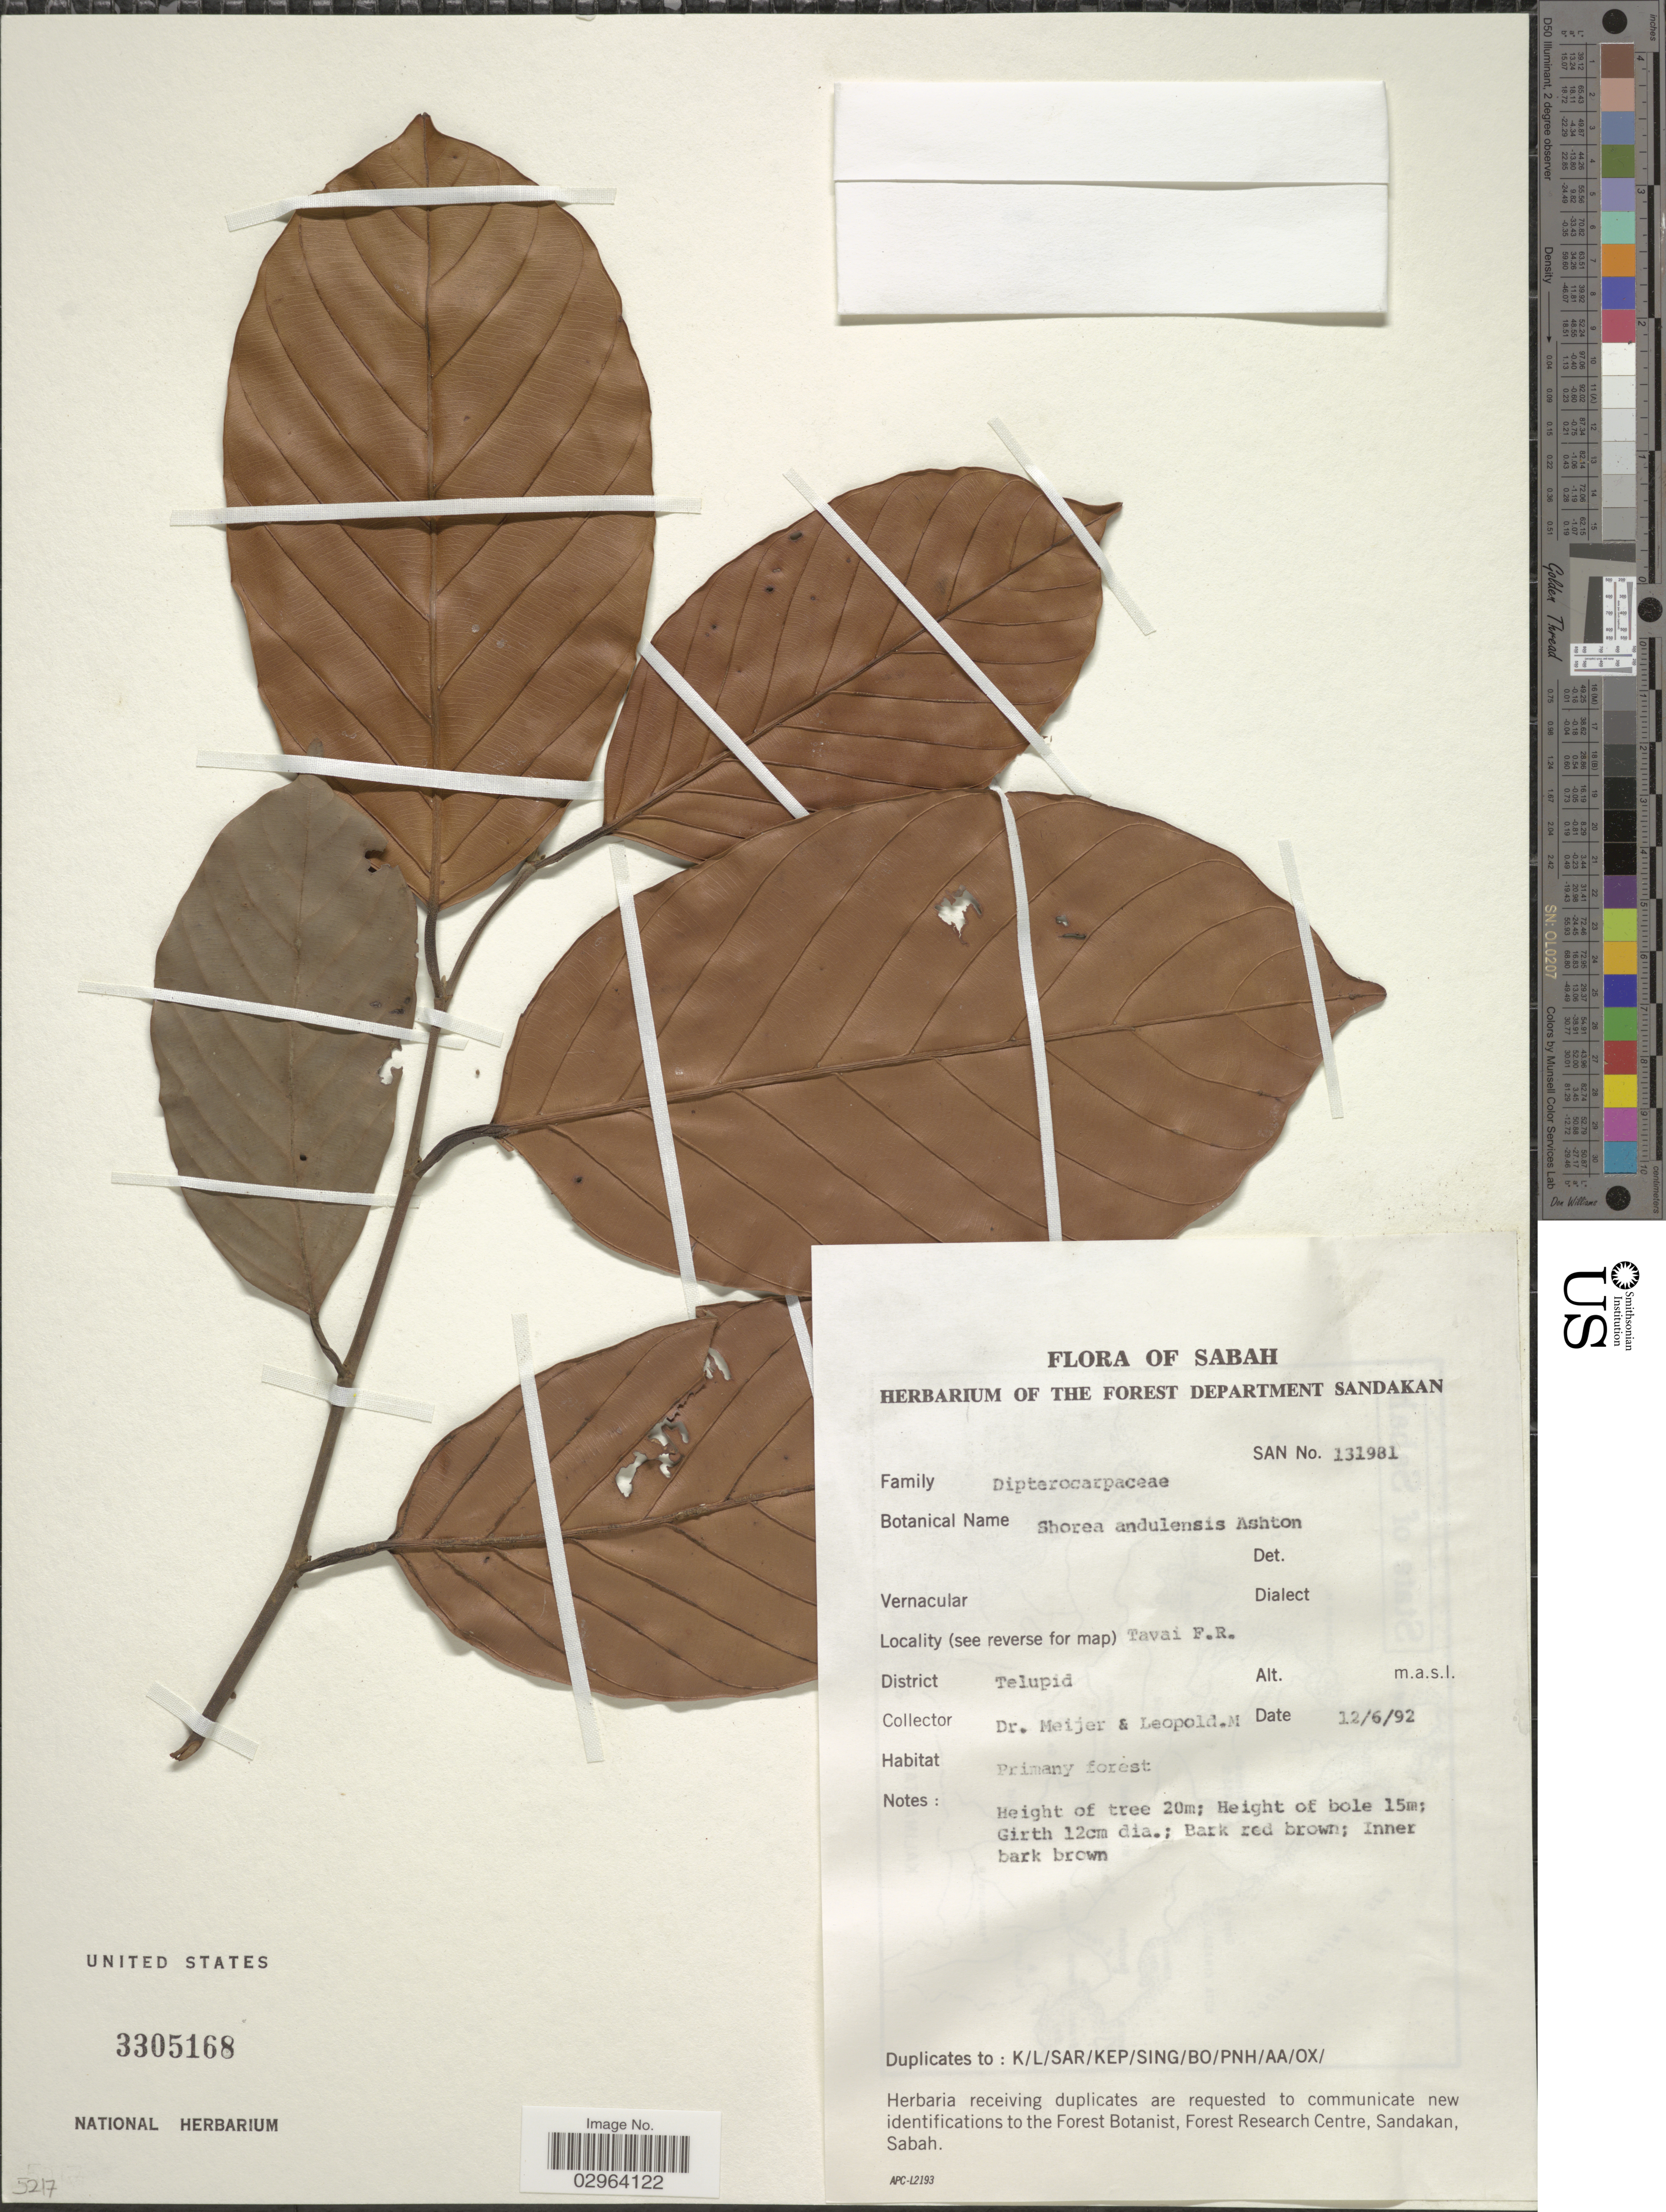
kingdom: Plantae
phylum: Tracheophyta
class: Magnoliopsida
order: Malvales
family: Dipterocarpaceae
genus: Rubroshorea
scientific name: Rubroshorea andulensis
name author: (P.S. Ashton) P.S. Ashton & J. Heck.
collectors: -- Meijer & M. Leopold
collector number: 131981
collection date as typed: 12/6/92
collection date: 1992-06-12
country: Malaysia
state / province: Sabah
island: Borneo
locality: Tavai F.R. District Telupid.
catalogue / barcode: US 3305168